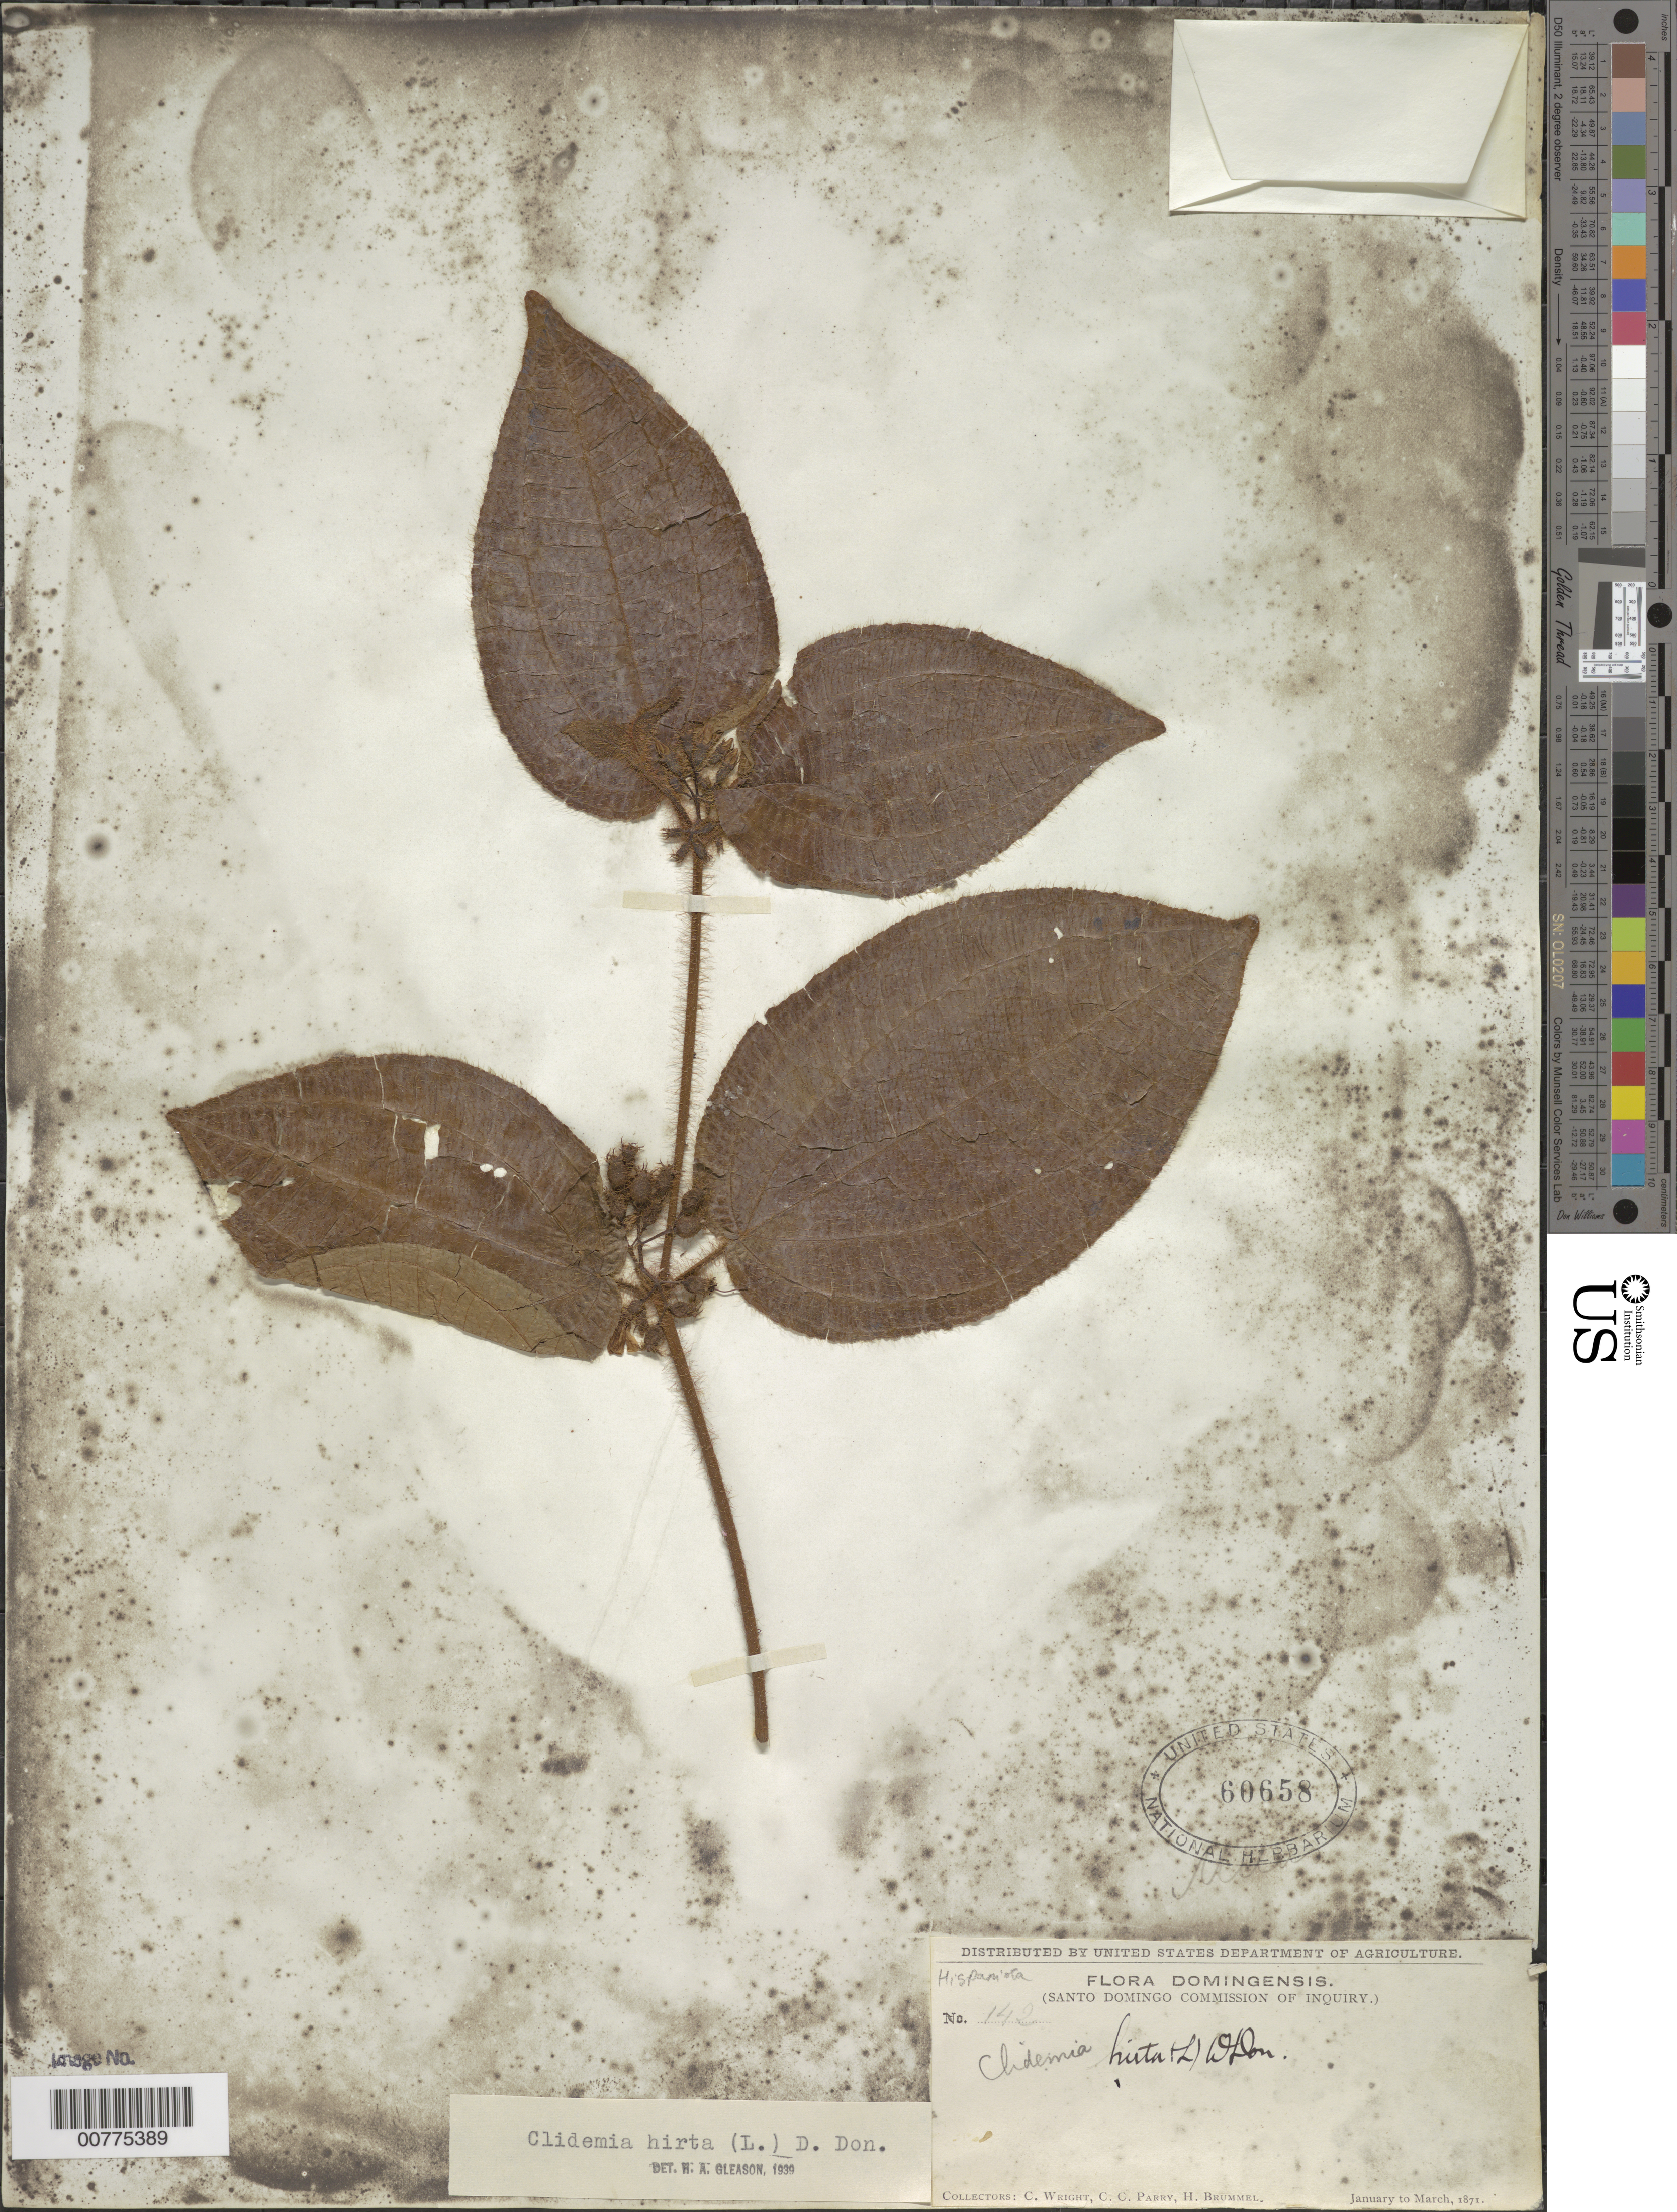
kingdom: Plantae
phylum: Tracheophyta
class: Magnoliopsida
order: Myrtales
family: Melastomataceae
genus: Clidemia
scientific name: Clidemia hirta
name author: (L.) D. Don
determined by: Gleason, H. A.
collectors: C. Wright, C. C. Parry & H. Brummel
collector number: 142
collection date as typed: Jan 1871 to -- Mar 1871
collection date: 1871-01/1871-03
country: Dominican Republic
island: Hispaniola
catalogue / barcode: US 60658